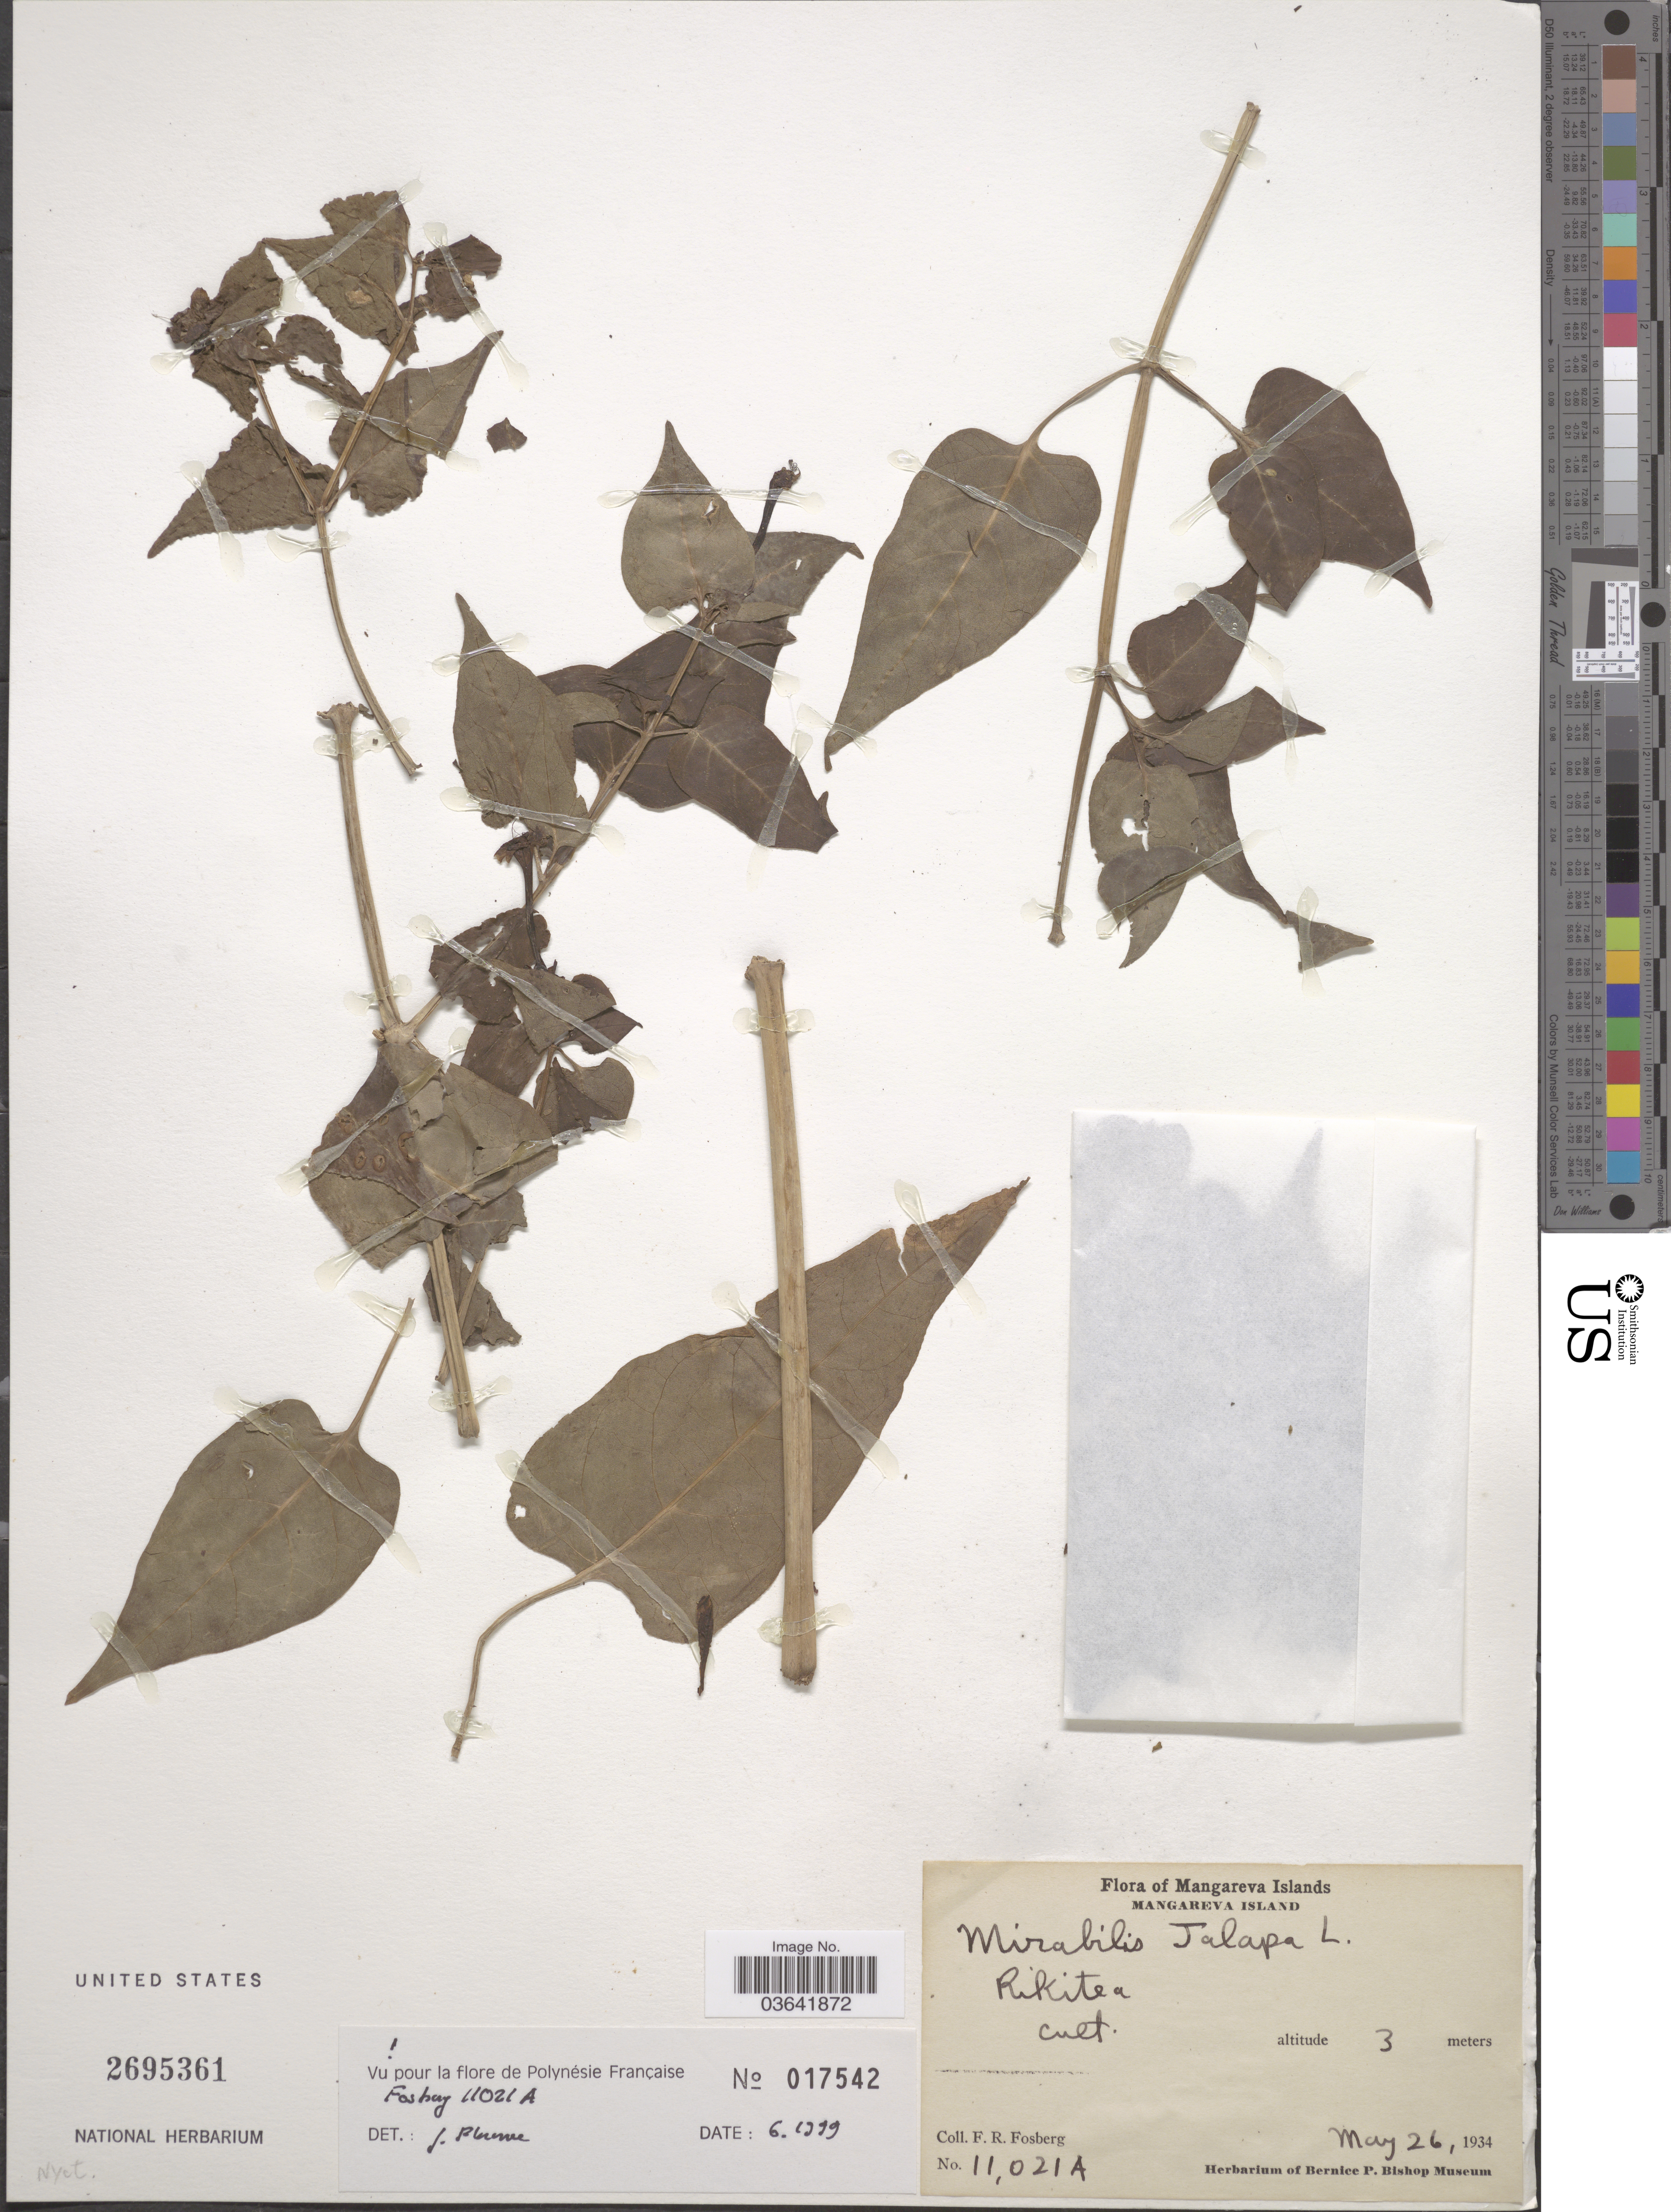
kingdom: Plantae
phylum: Tracheophyta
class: Magnoliopsida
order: Caryophyllales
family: Nyctaginaceae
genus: Mirabilis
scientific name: Mirabilis jalapa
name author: L.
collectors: F. R. Fosberg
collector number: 11021A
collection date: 1934-05-26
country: French Polynesia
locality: Mangareva Islands. Mangareva Island. Rikitea.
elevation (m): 3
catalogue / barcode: US 2695361